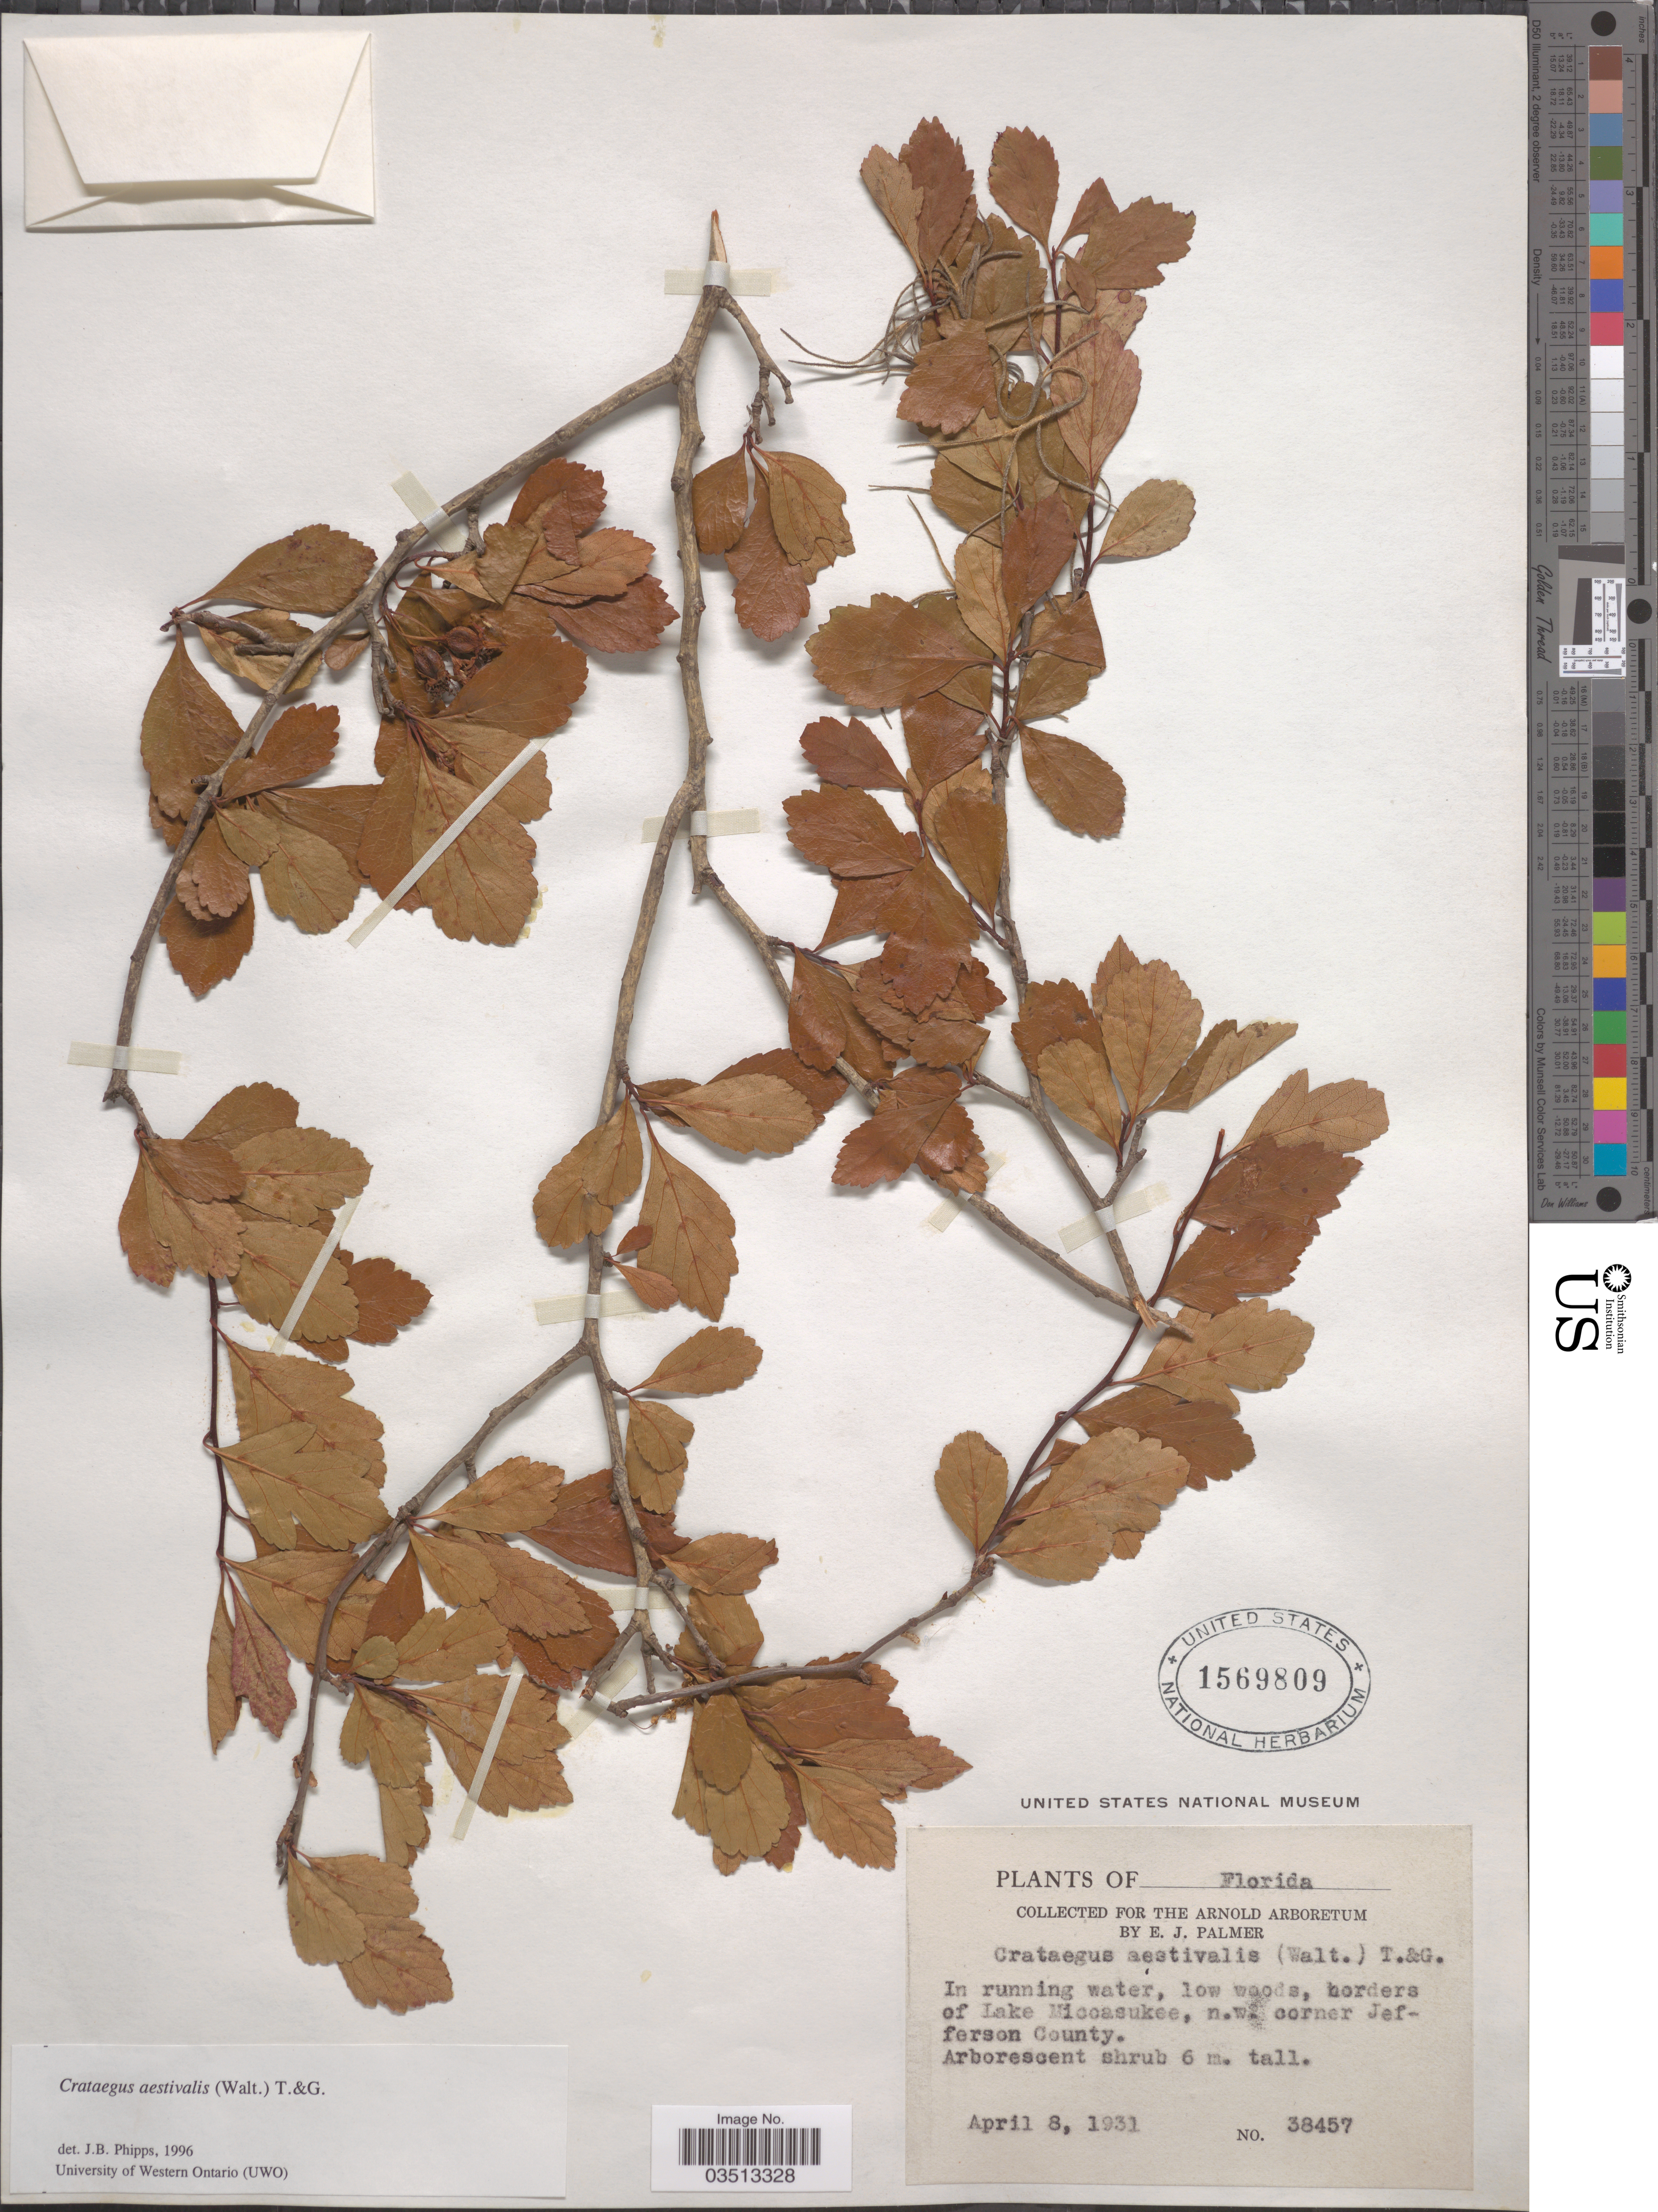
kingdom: Plantae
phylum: Tracheophyta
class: Magnoliopsida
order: Rosales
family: Rosaceae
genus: Crataegus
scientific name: Crataegus aestivalis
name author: (Walter) Torr. & A. Gray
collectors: E. J. Palmer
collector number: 38457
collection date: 1931-04-08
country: United States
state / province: Florida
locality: Borders of Lake Miccasukee, n.w. corner Jefferson County.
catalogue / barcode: US 1569809